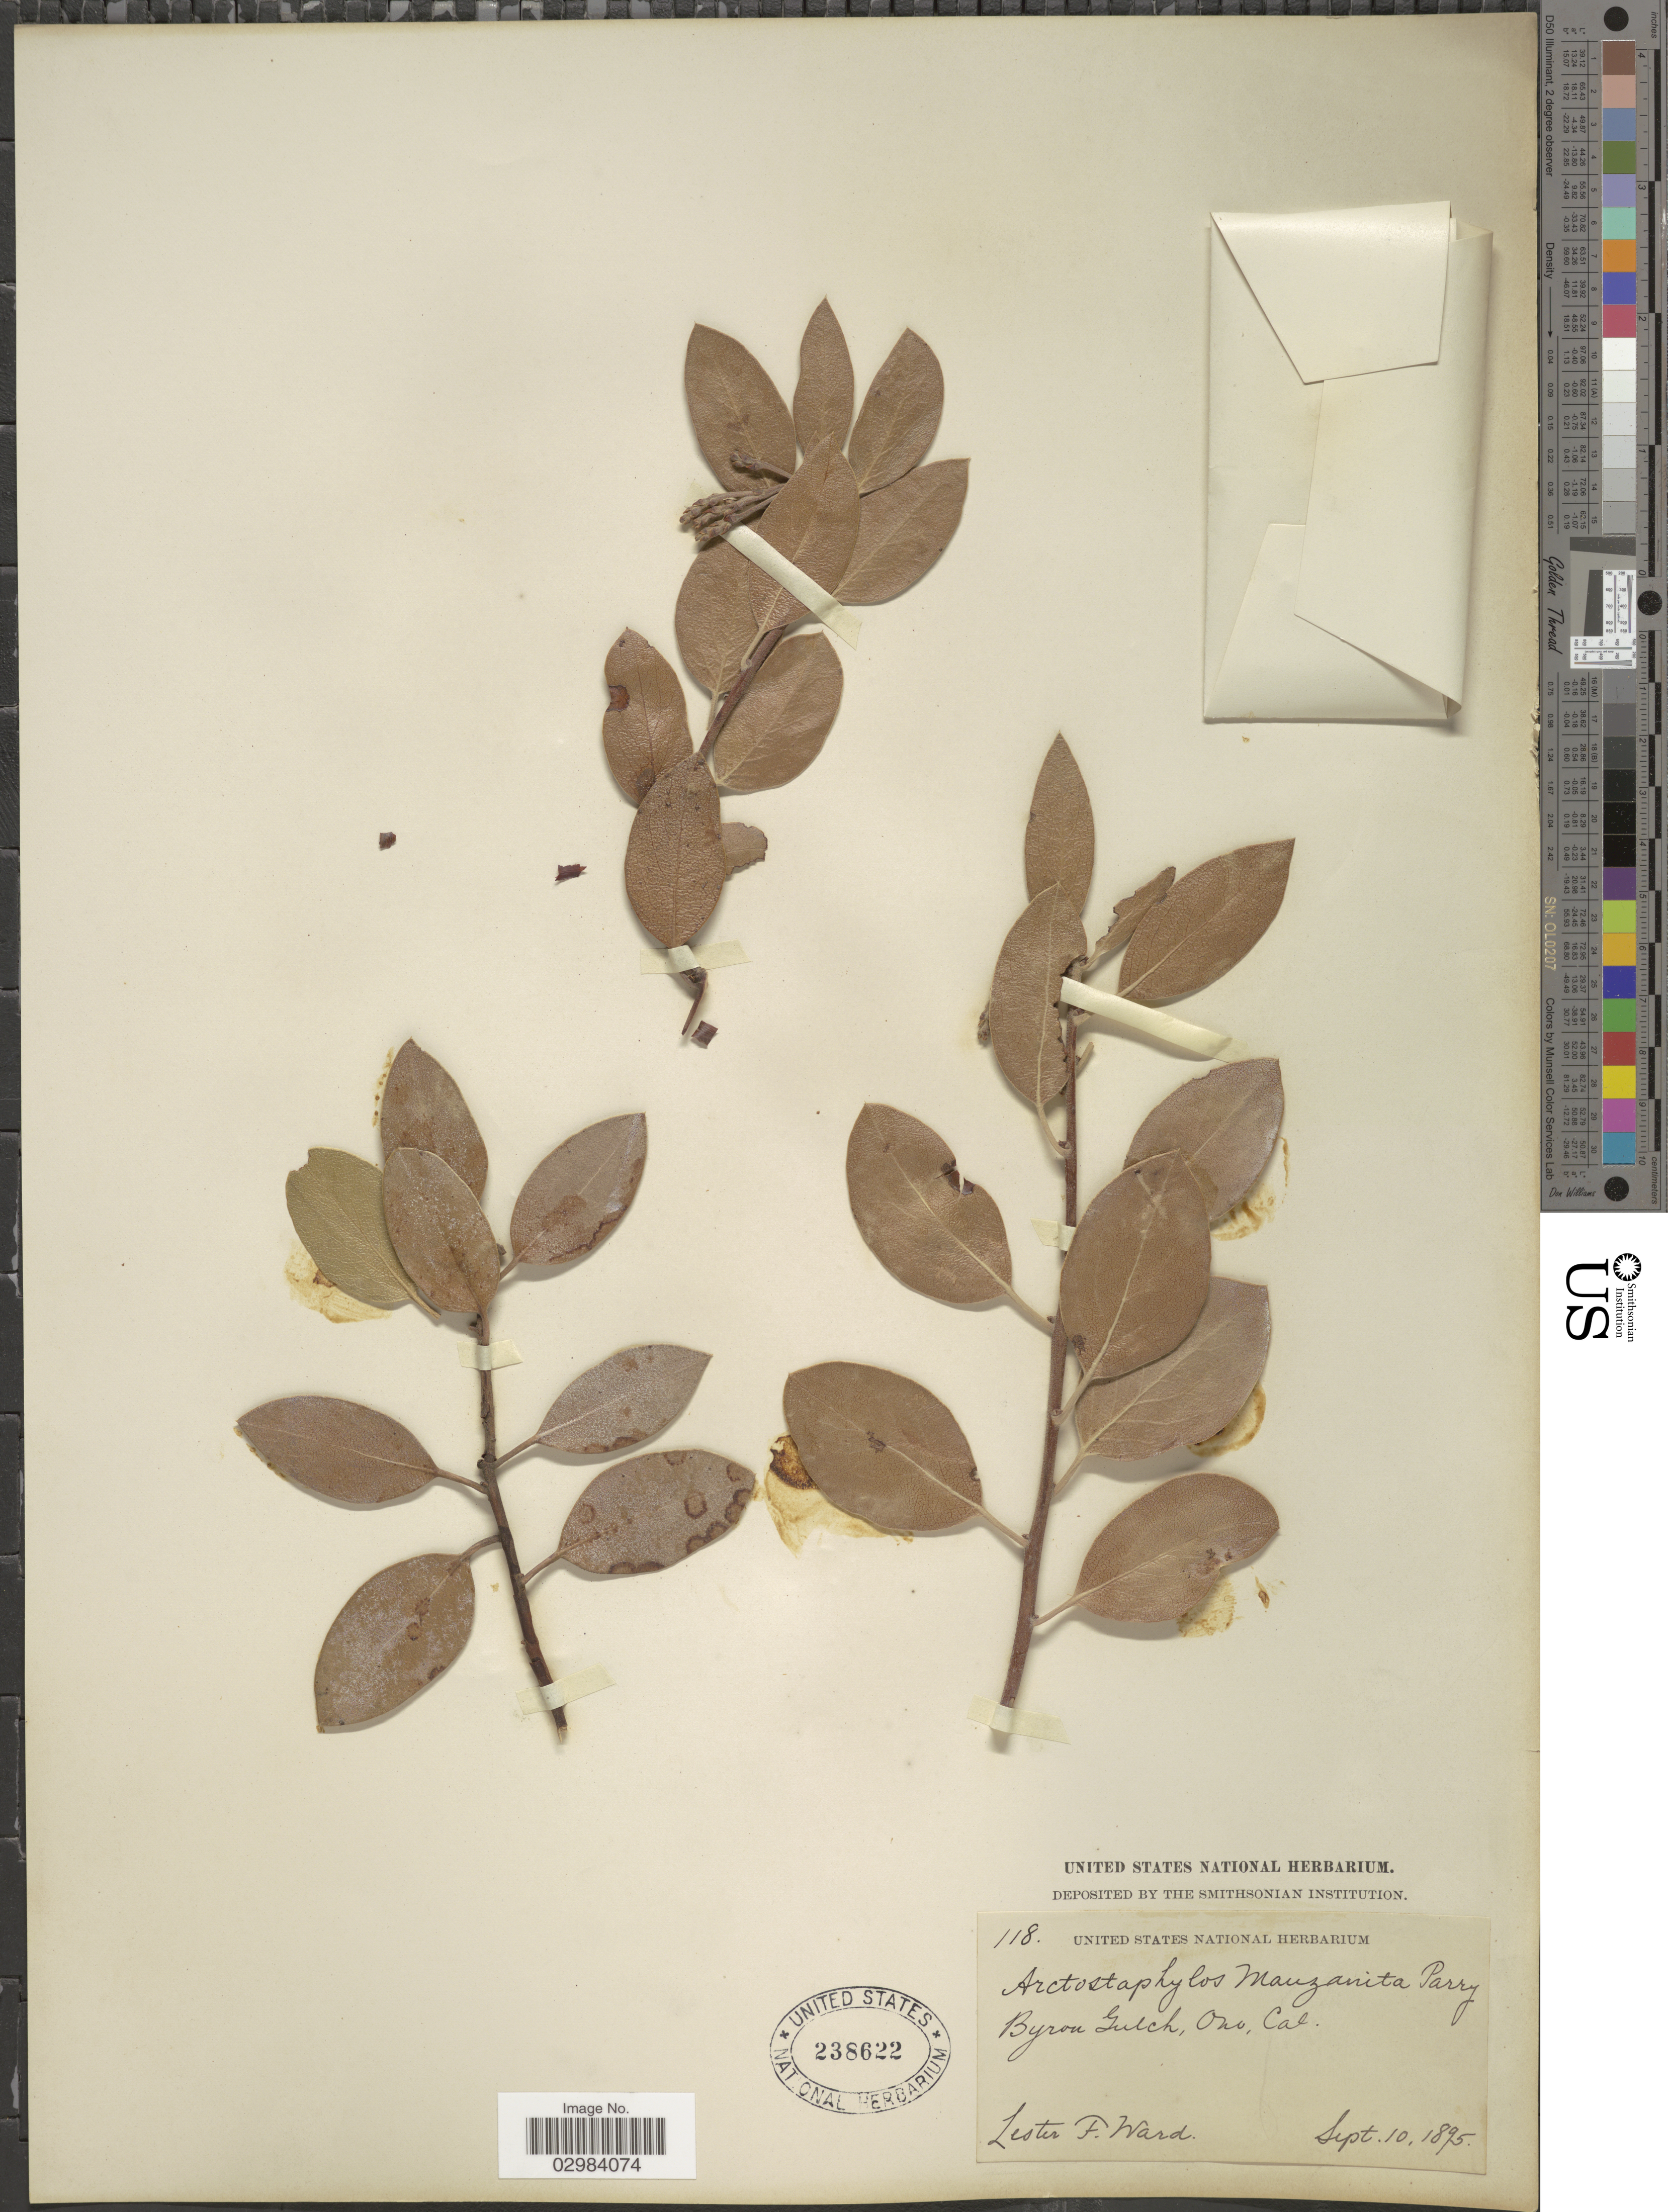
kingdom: Plantae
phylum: Tracheophyta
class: Magnoliopsida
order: Ericales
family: Ericaceae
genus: Arctostaphylos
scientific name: Arctostaphylos manzanita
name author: Parry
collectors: L. F. Ward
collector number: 118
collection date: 1895-09-10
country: United States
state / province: California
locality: Byron Gulch, Ono.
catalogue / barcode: US 238622